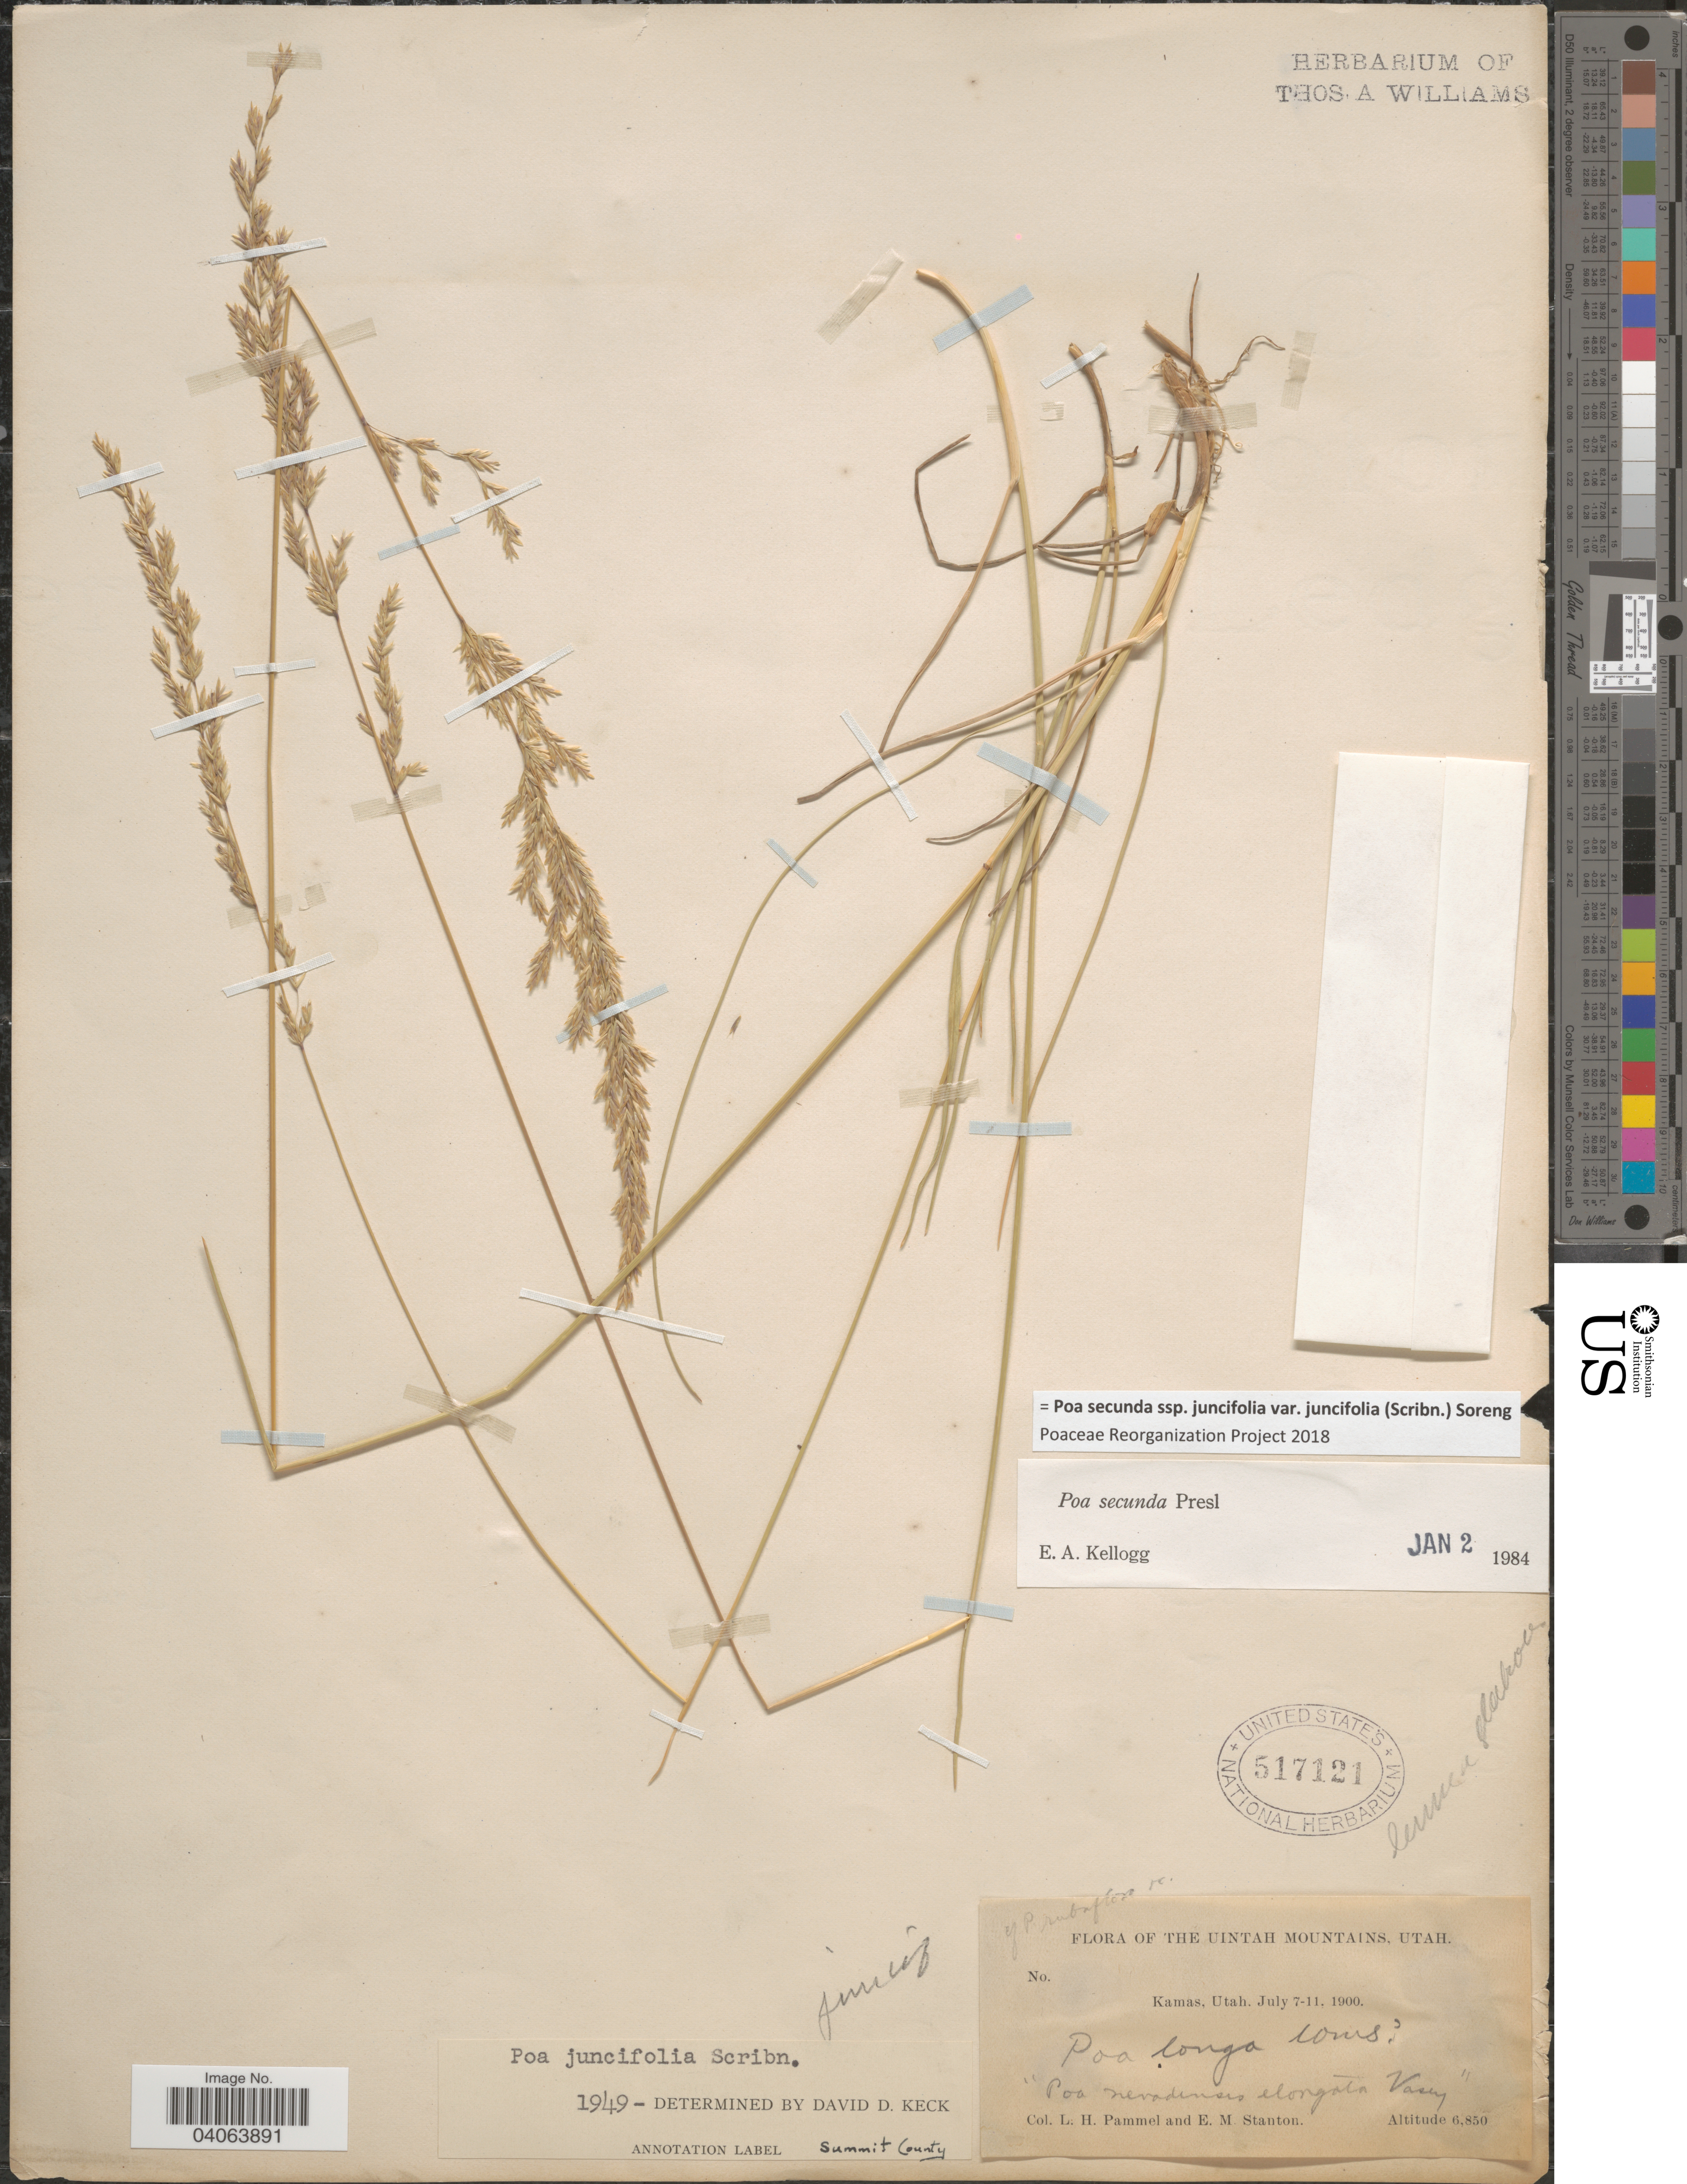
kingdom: Plantae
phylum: Tracheophyta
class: Liliopsida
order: Poales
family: Poaceae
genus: Poa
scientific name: Poa secunda subsp. juncifolia var. juncifolia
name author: (Scribn.) Soreng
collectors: L. Pammel & E. M. Stanton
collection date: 1900-07-07/1900-07-11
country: United States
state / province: Utah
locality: The Uintah Mountains. Kamas.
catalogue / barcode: US 517121